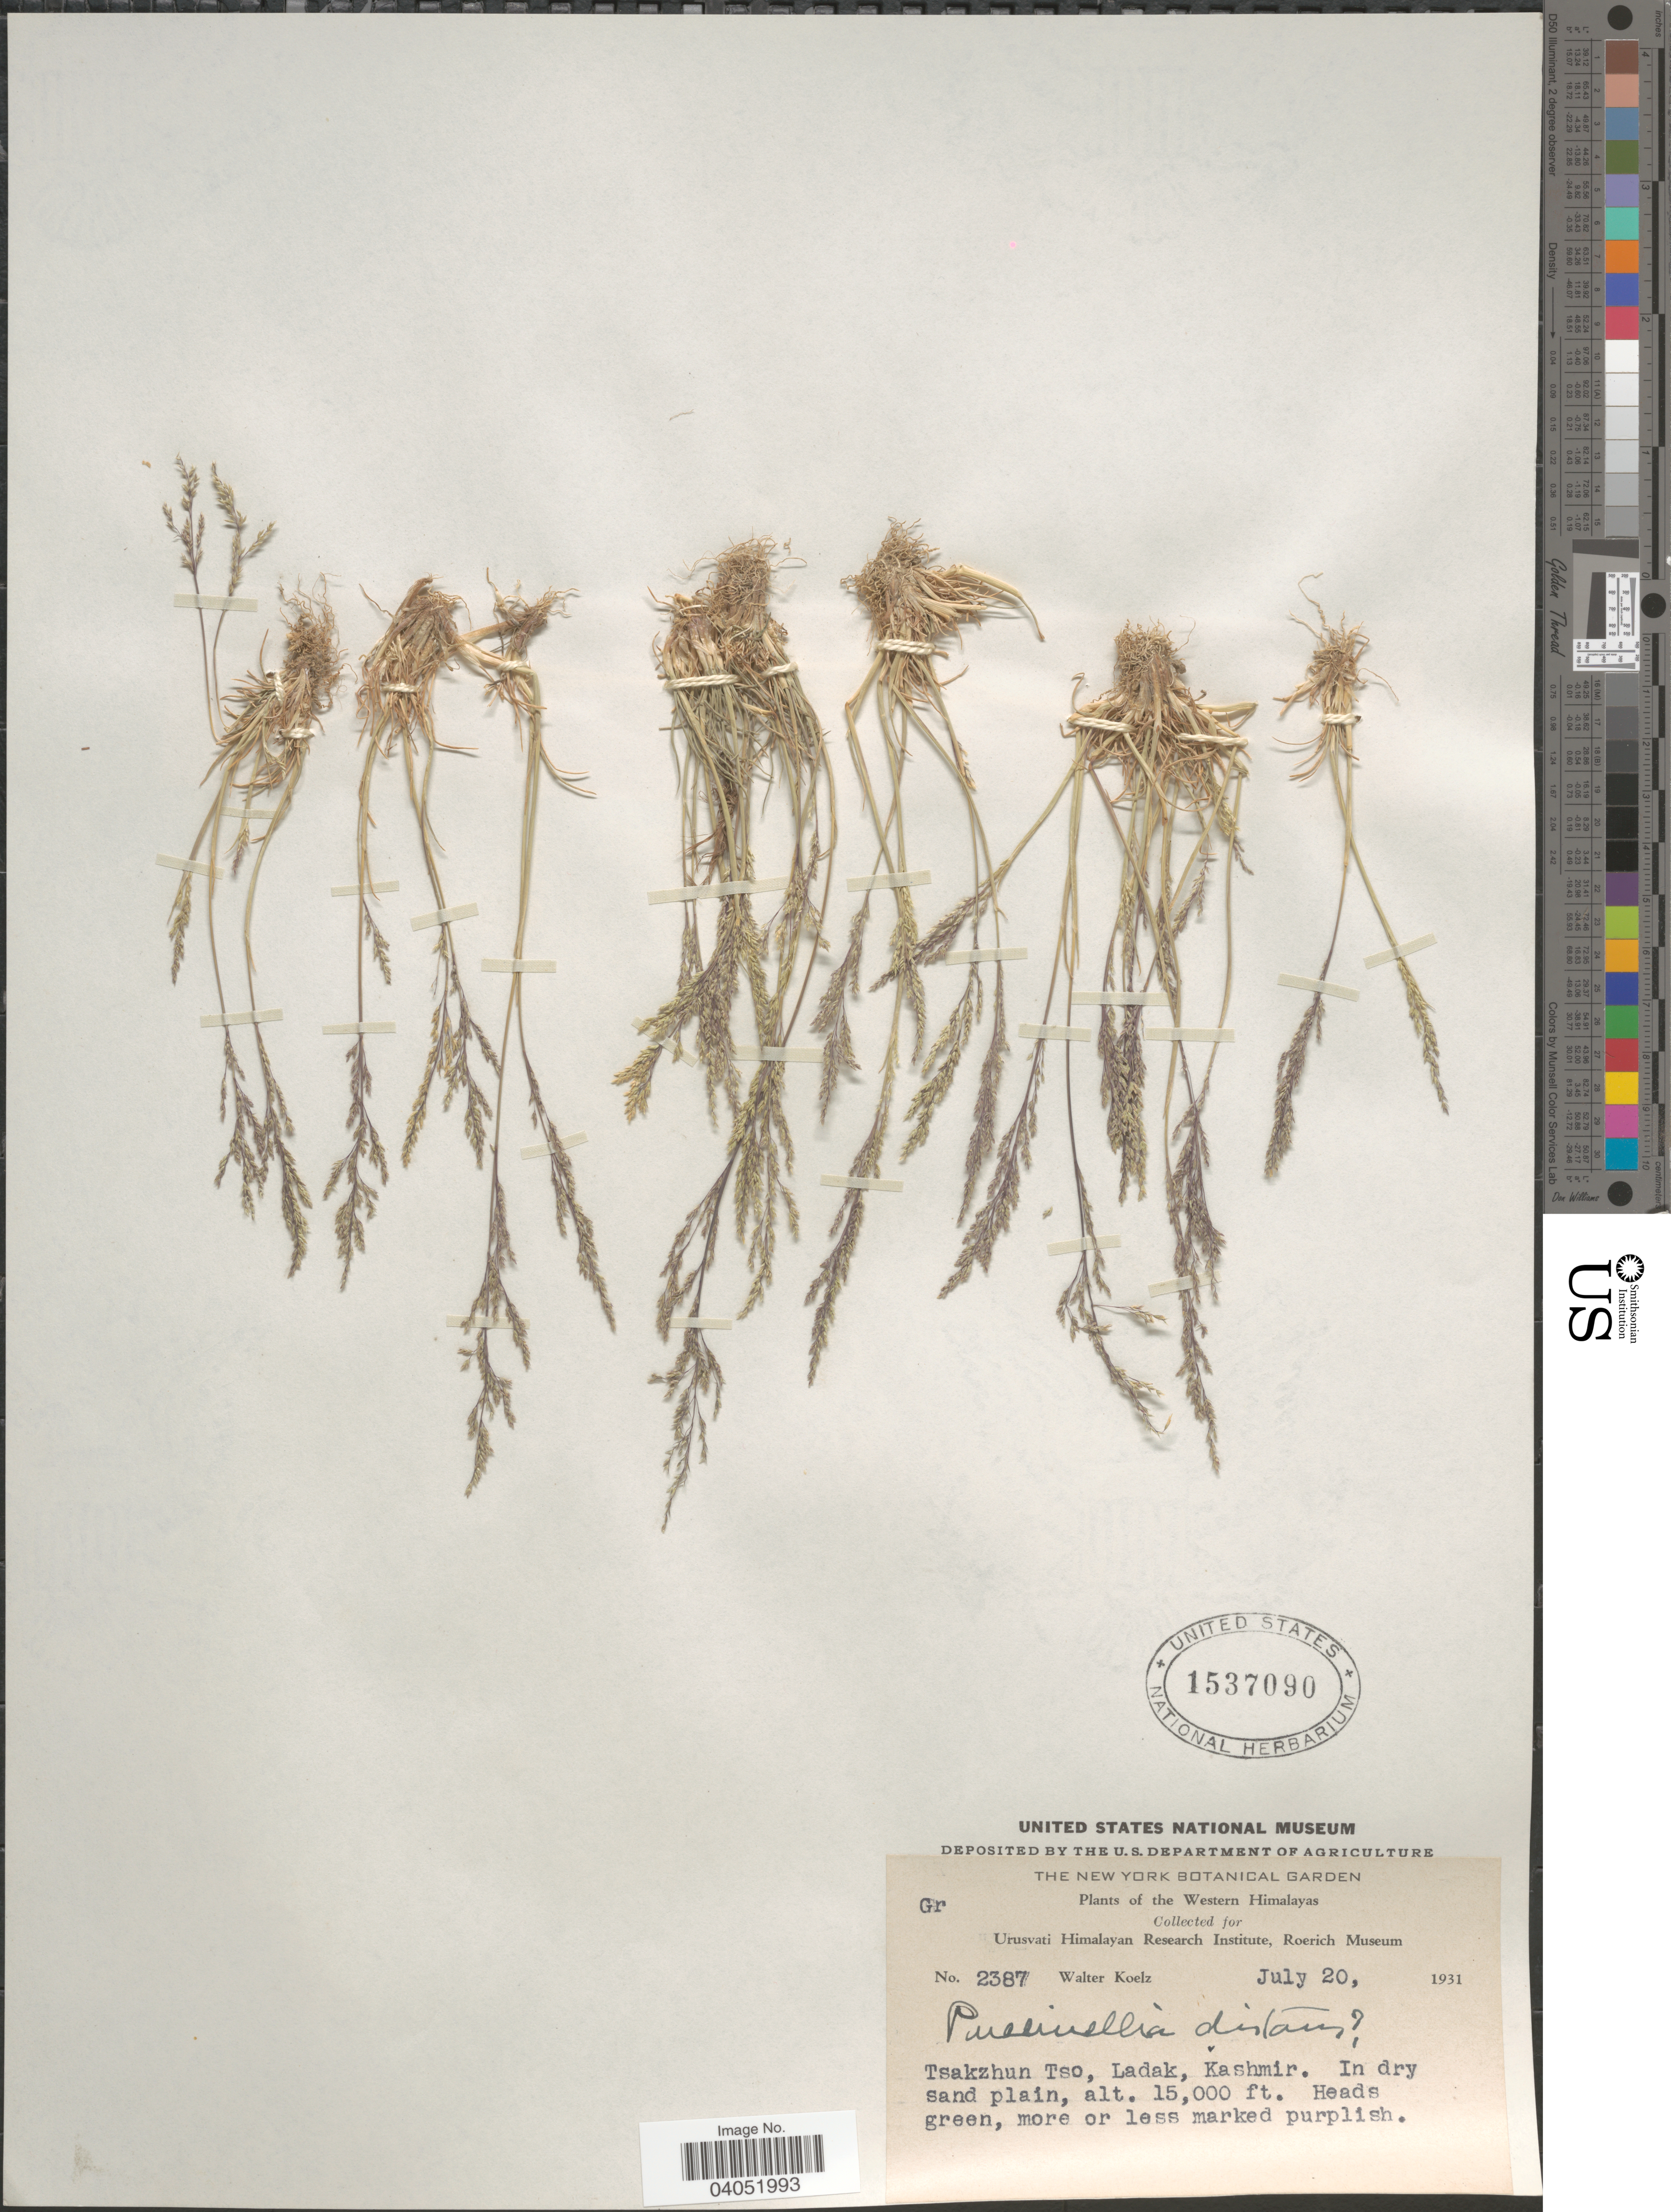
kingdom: Plantae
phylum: Tracheophyta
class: Liliopsida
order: Poales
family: Poaceae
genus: Puccinellia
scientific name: Puccinellia sp.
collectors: W. N. Koelz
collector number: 2387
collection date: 1931-07-20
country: India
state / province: Ladakh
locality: The Western Himalayas. Tsakzhun Tso, Ladak, Kashmir.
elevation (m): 4572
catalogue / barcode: US 1537090